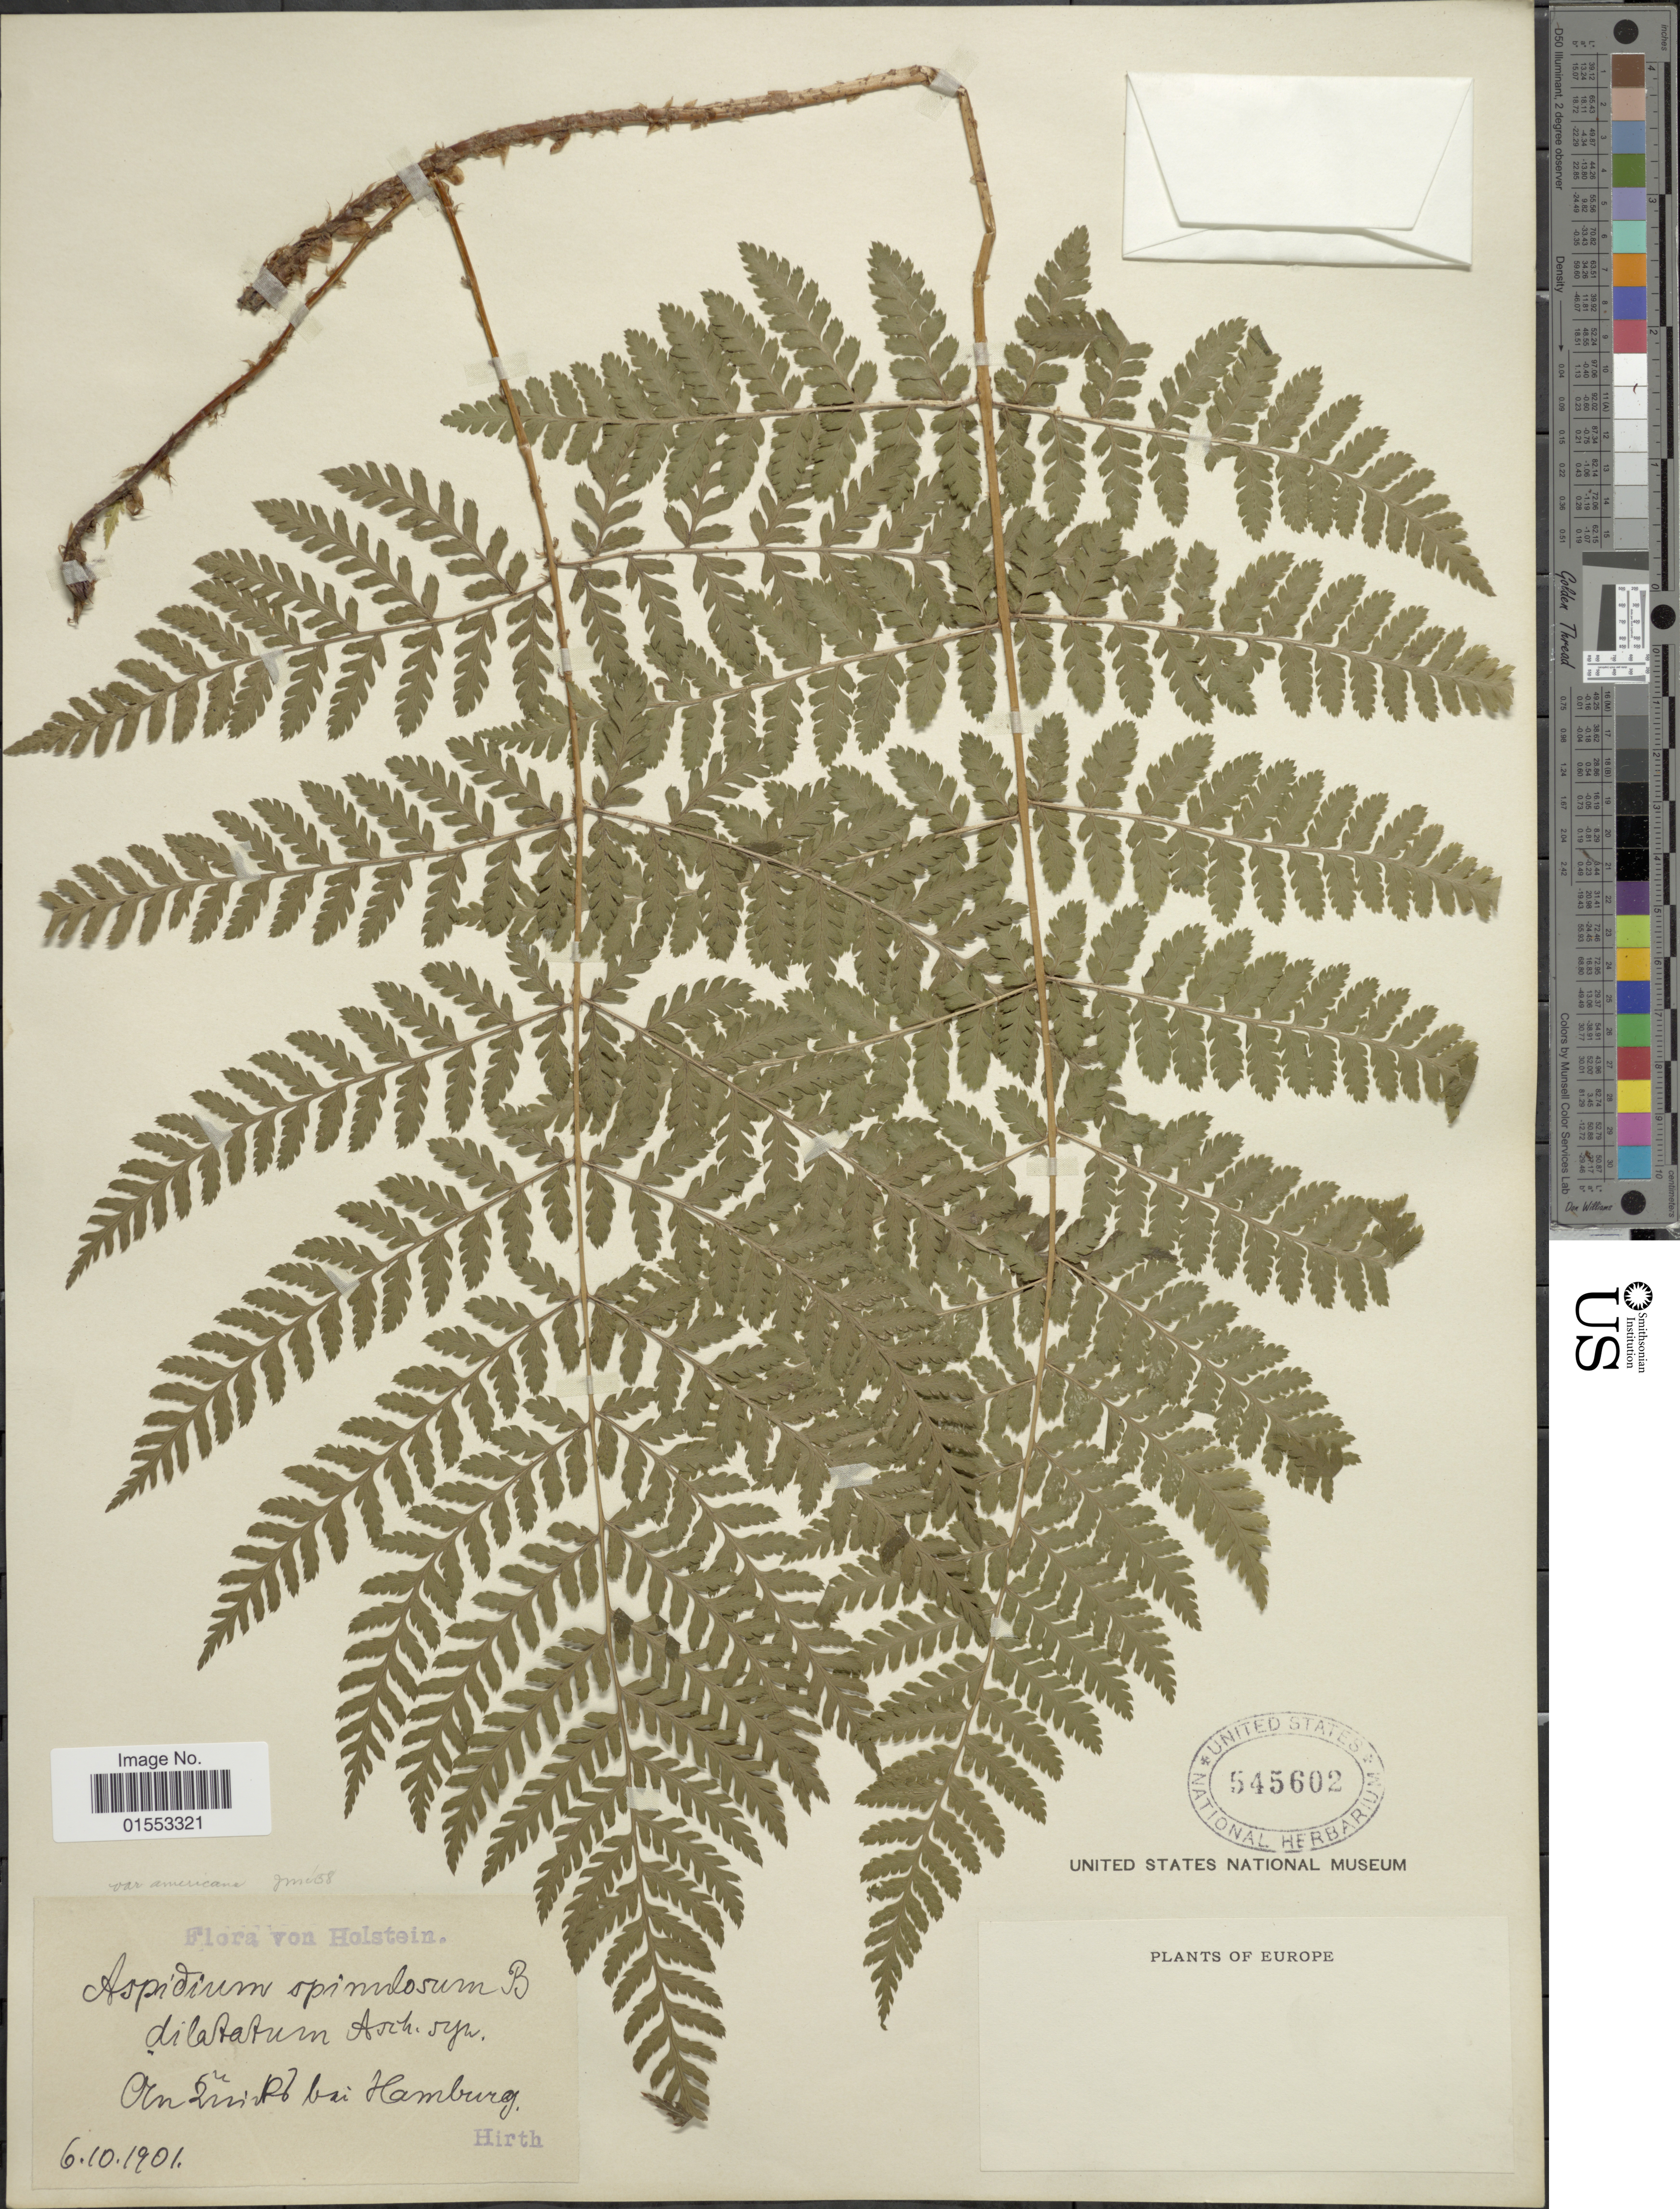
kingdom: Plantae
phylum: Tracheophyta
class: Polypodiopsida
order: Polypodiales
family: Dryopteridaceae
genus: Dryopteris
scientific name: Dryopteris expansa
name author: (C. Presl) Fraser-Jenk. & Jermy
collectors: Hirth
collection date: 1901-10-06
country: Germany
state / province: Hamburg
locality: Holstein, An [illegible text] Bai Hamburg. Europe.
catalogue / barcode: US 545602